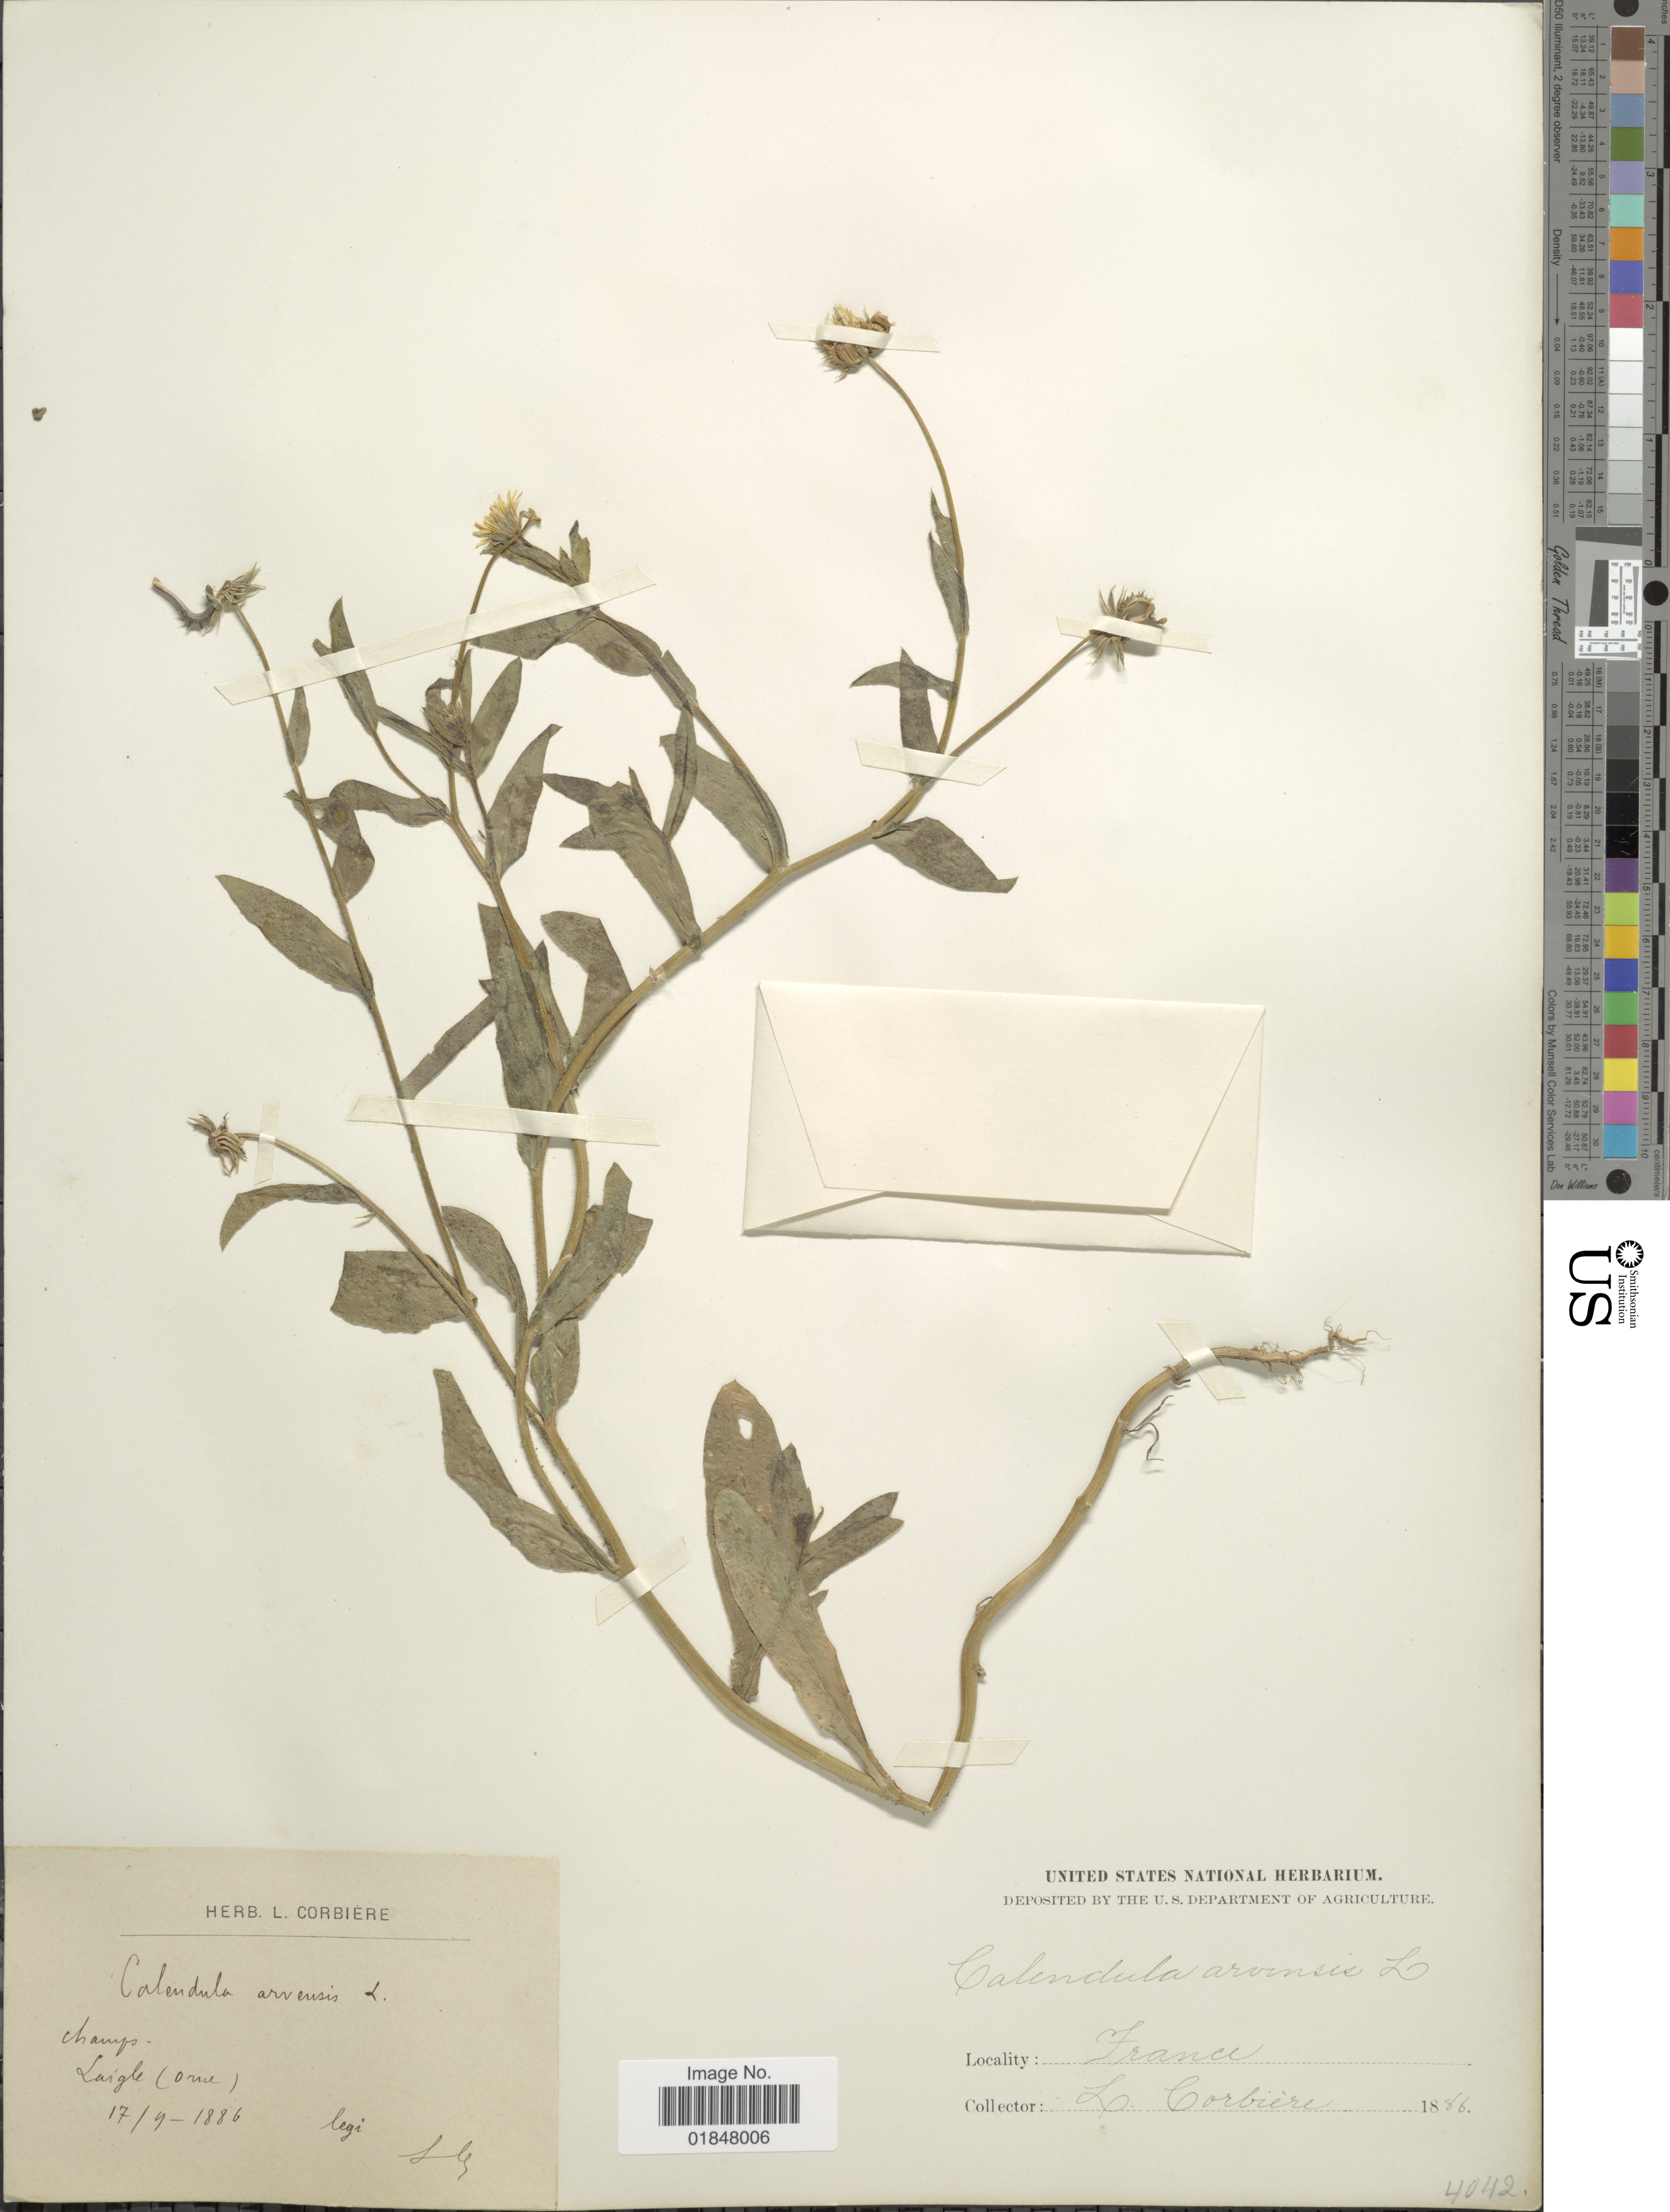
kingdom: Plantae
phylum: Tracheophyta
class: Magnoliopsida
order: Asterales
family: Asteraceae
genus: Calendula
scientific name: Calendula arvensis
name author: L.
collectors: L. Corbière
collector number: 4042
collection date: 1886-09-17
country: France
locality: Champs, Laigle (Orie) [interpreted]